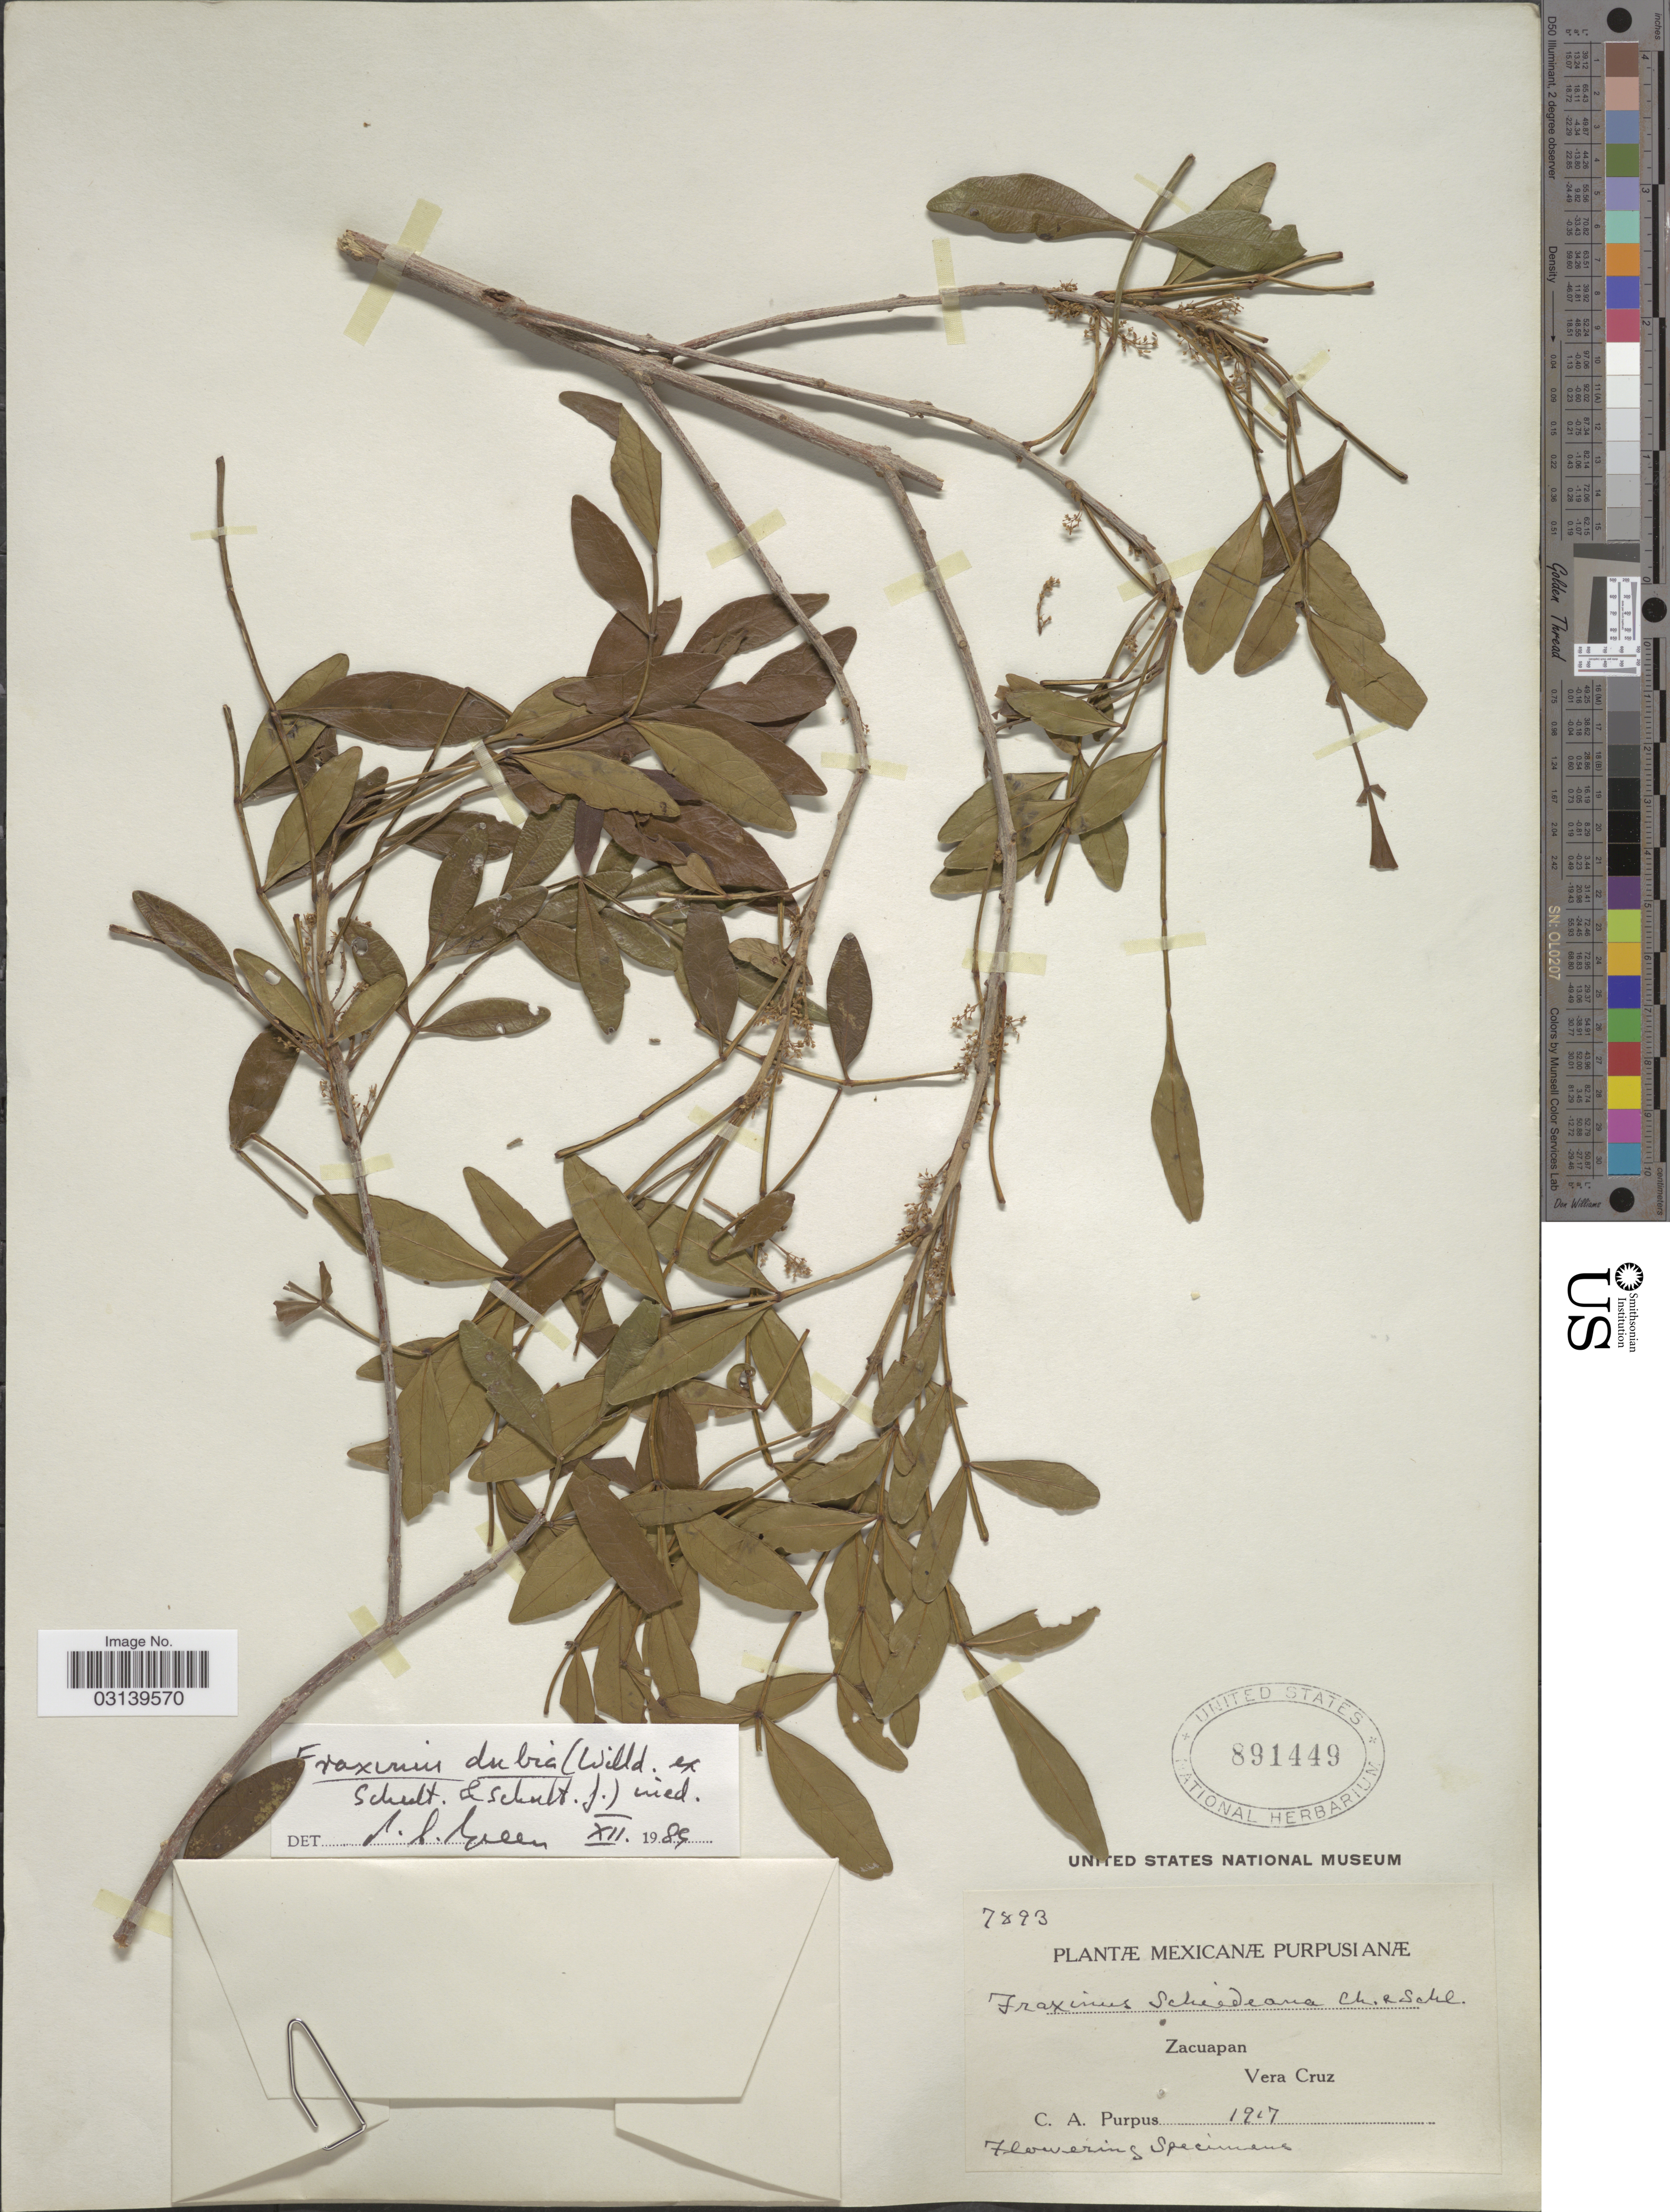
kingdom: Plantae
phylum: Tracheophyta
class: Magnoliopsida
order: Lamiales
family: Oleaceae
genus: Fraxinus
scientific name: Fraxinus dubia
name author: (Willd. ex Schult. & Schult. f.) P.S. Green & M. Nee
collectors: C. A. Purpus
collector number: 7893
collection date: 1917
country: Mexico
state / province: Veracruz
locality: Zacuapan, Vera Cruz.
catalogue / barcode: US 891449